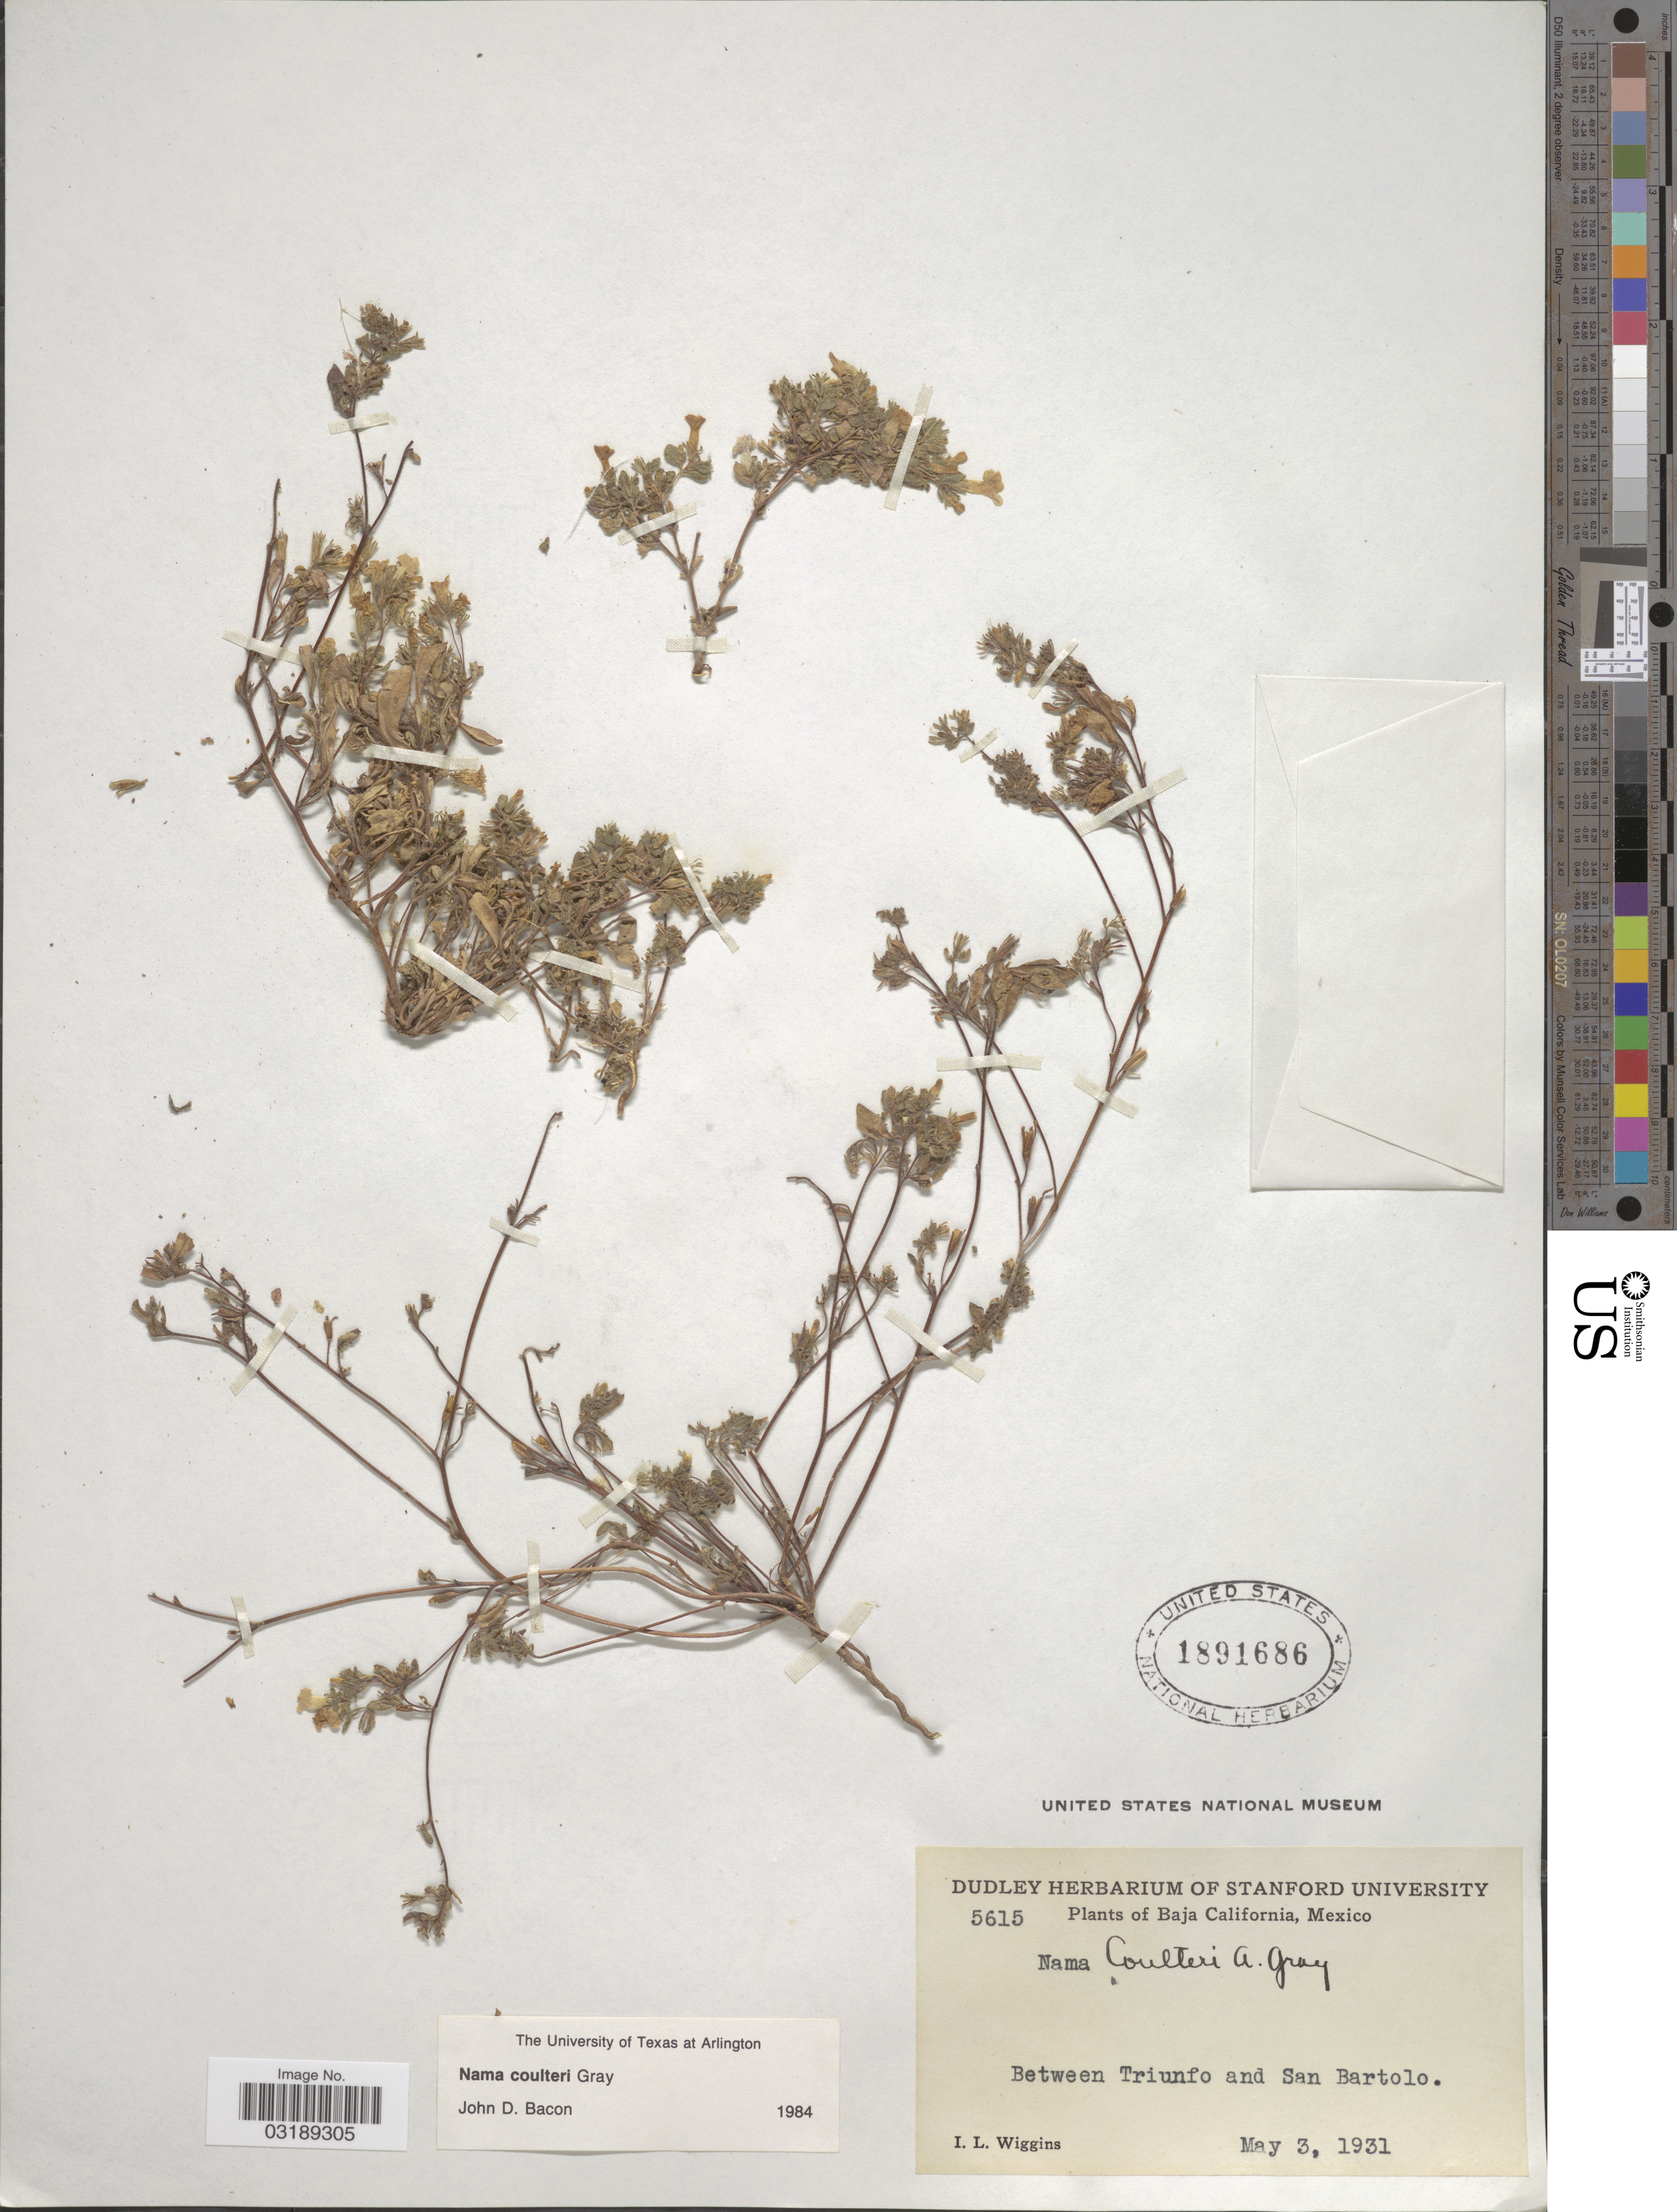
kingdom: Plantae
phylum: Tracheophyta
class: Magnoliopsida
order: Boraginales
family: Namaceae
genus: Nama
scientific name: Nama coulteri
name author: A. Gray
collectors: I. L. Wiggins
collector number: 5615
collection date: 1931-05-03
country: Mexico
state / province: Baja California Sur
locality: Between Triunfo and San Bartolo.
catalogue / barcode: US 1891686